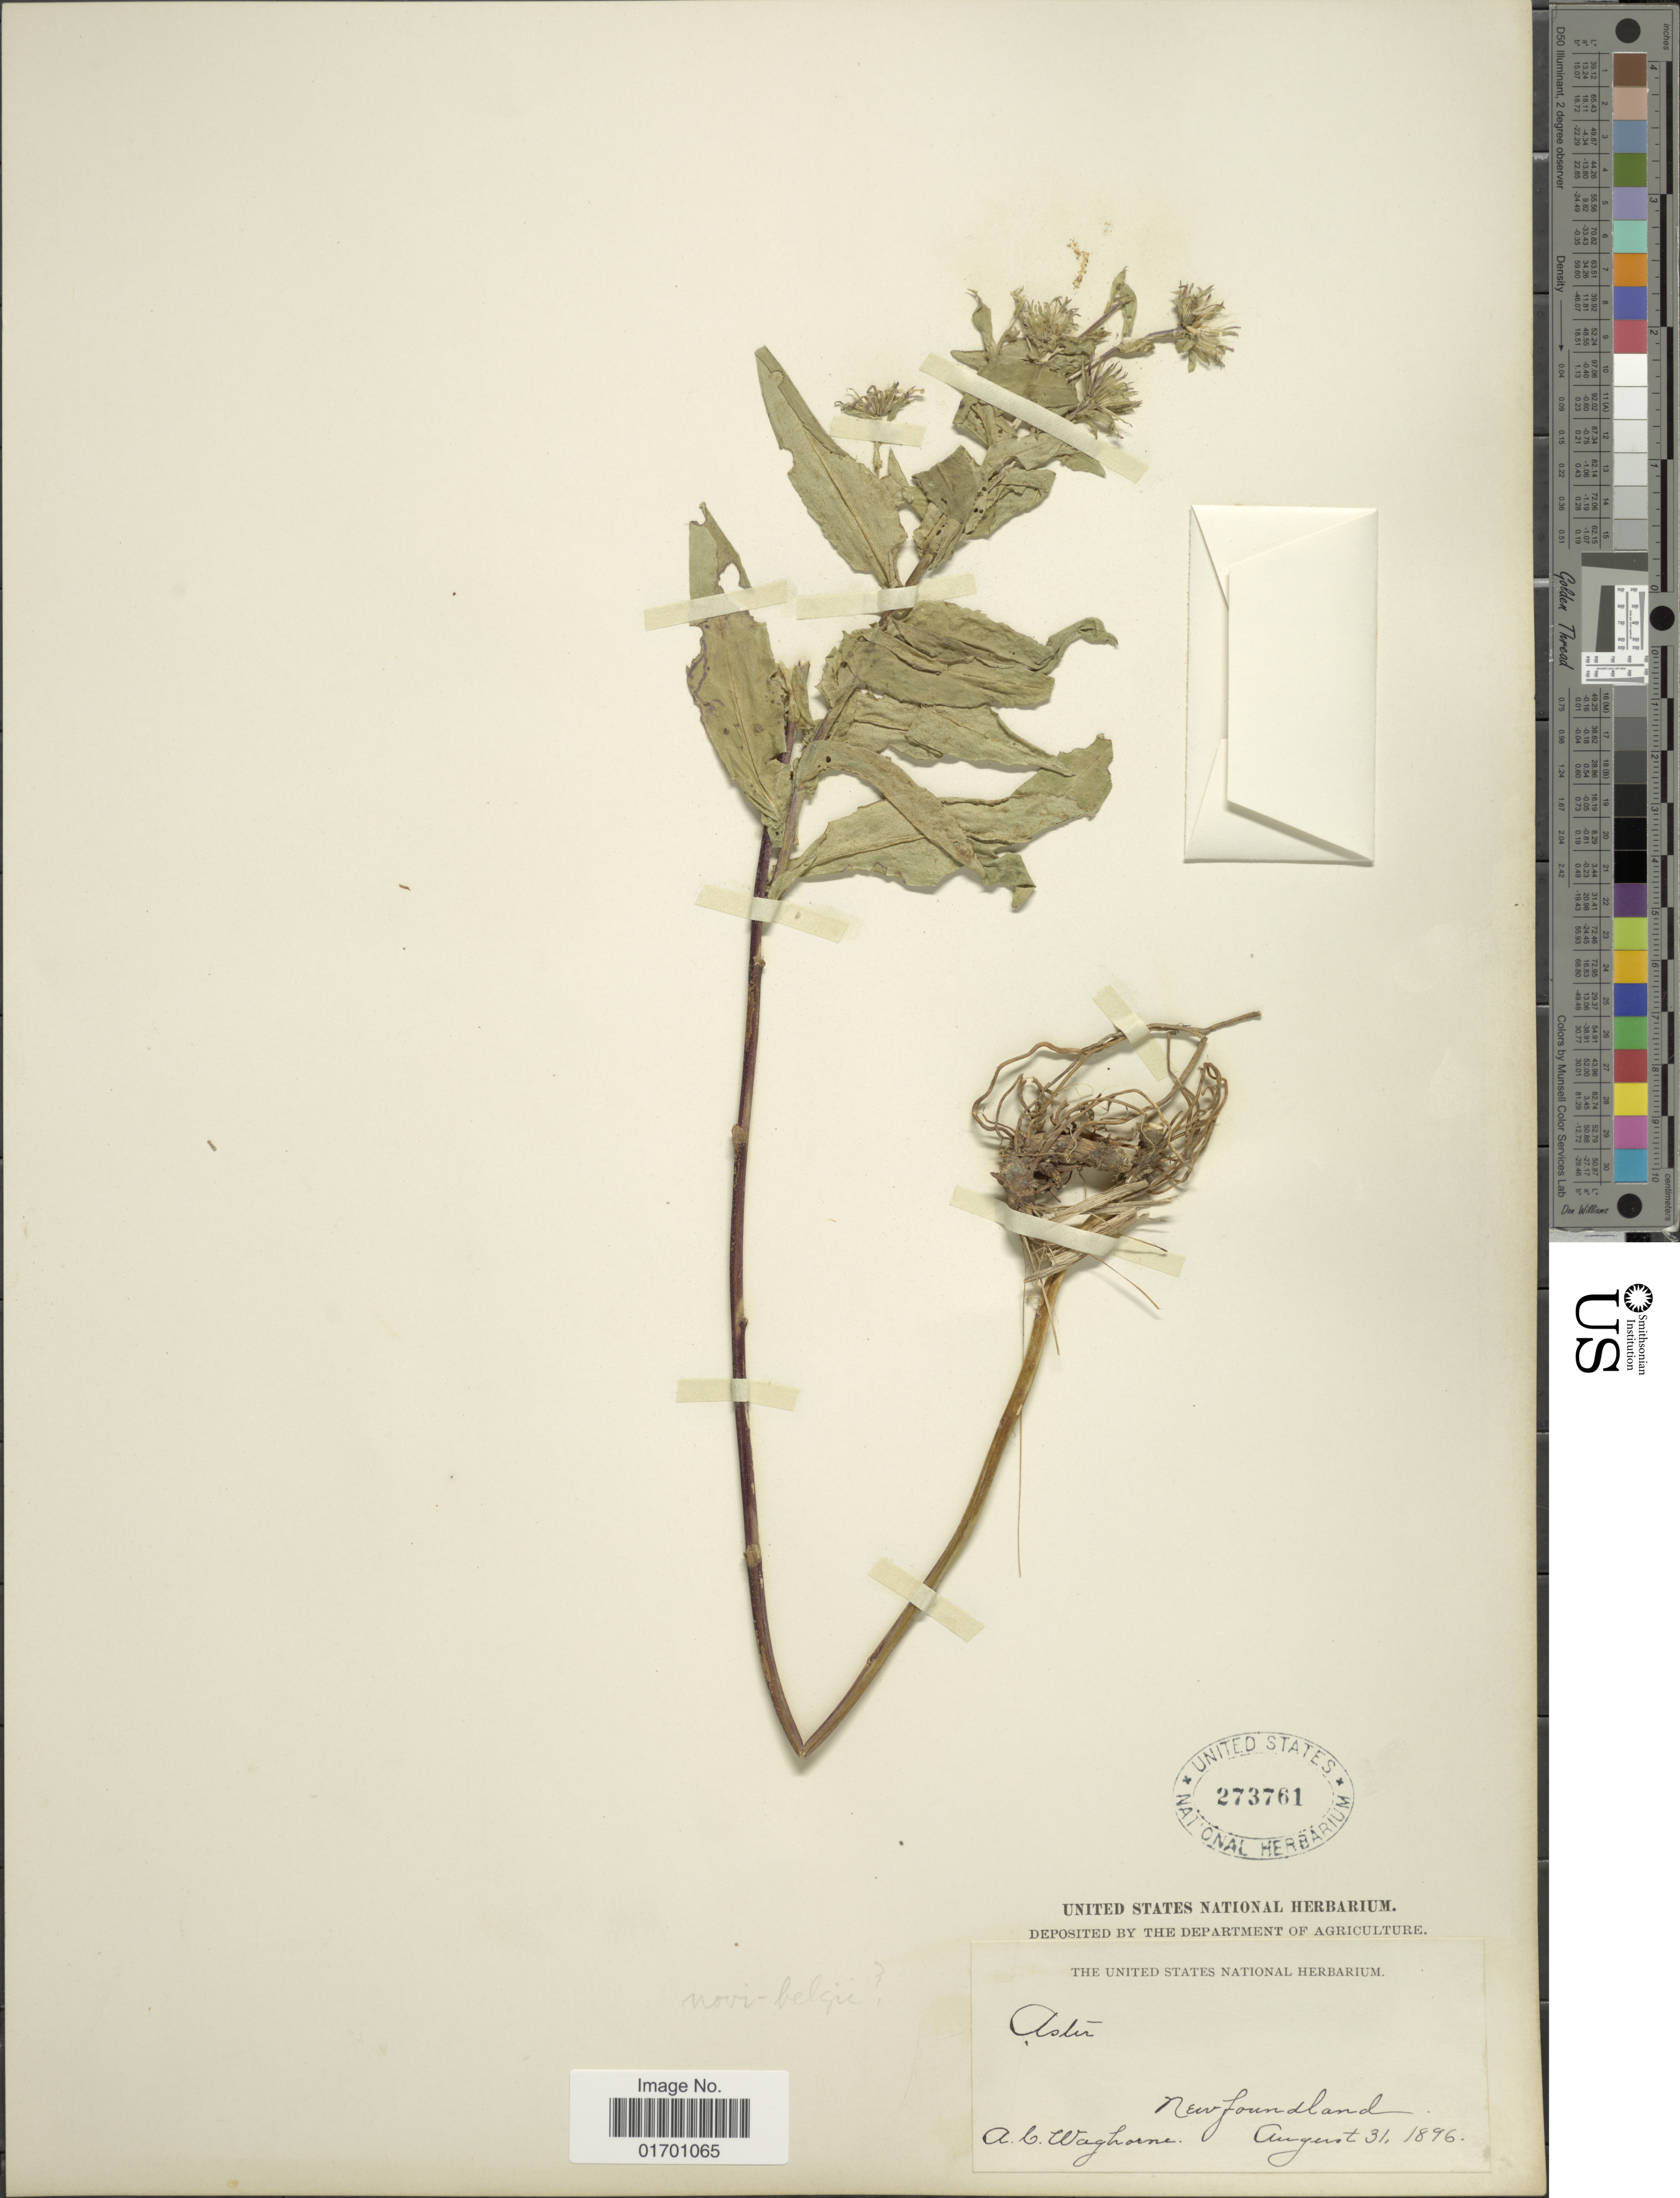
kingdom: Plantae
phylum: Tracheophyta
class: Magnoliopsida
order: Asterales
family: Asteraceae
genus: Symphyotrichum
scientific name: Symphyotrichum novi-belgii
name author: (L.) G.L. Nesom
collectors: A. Waghorne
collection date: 1896-08-31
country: Canada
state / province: Newfoundland and Labrador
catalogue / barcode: US 273761